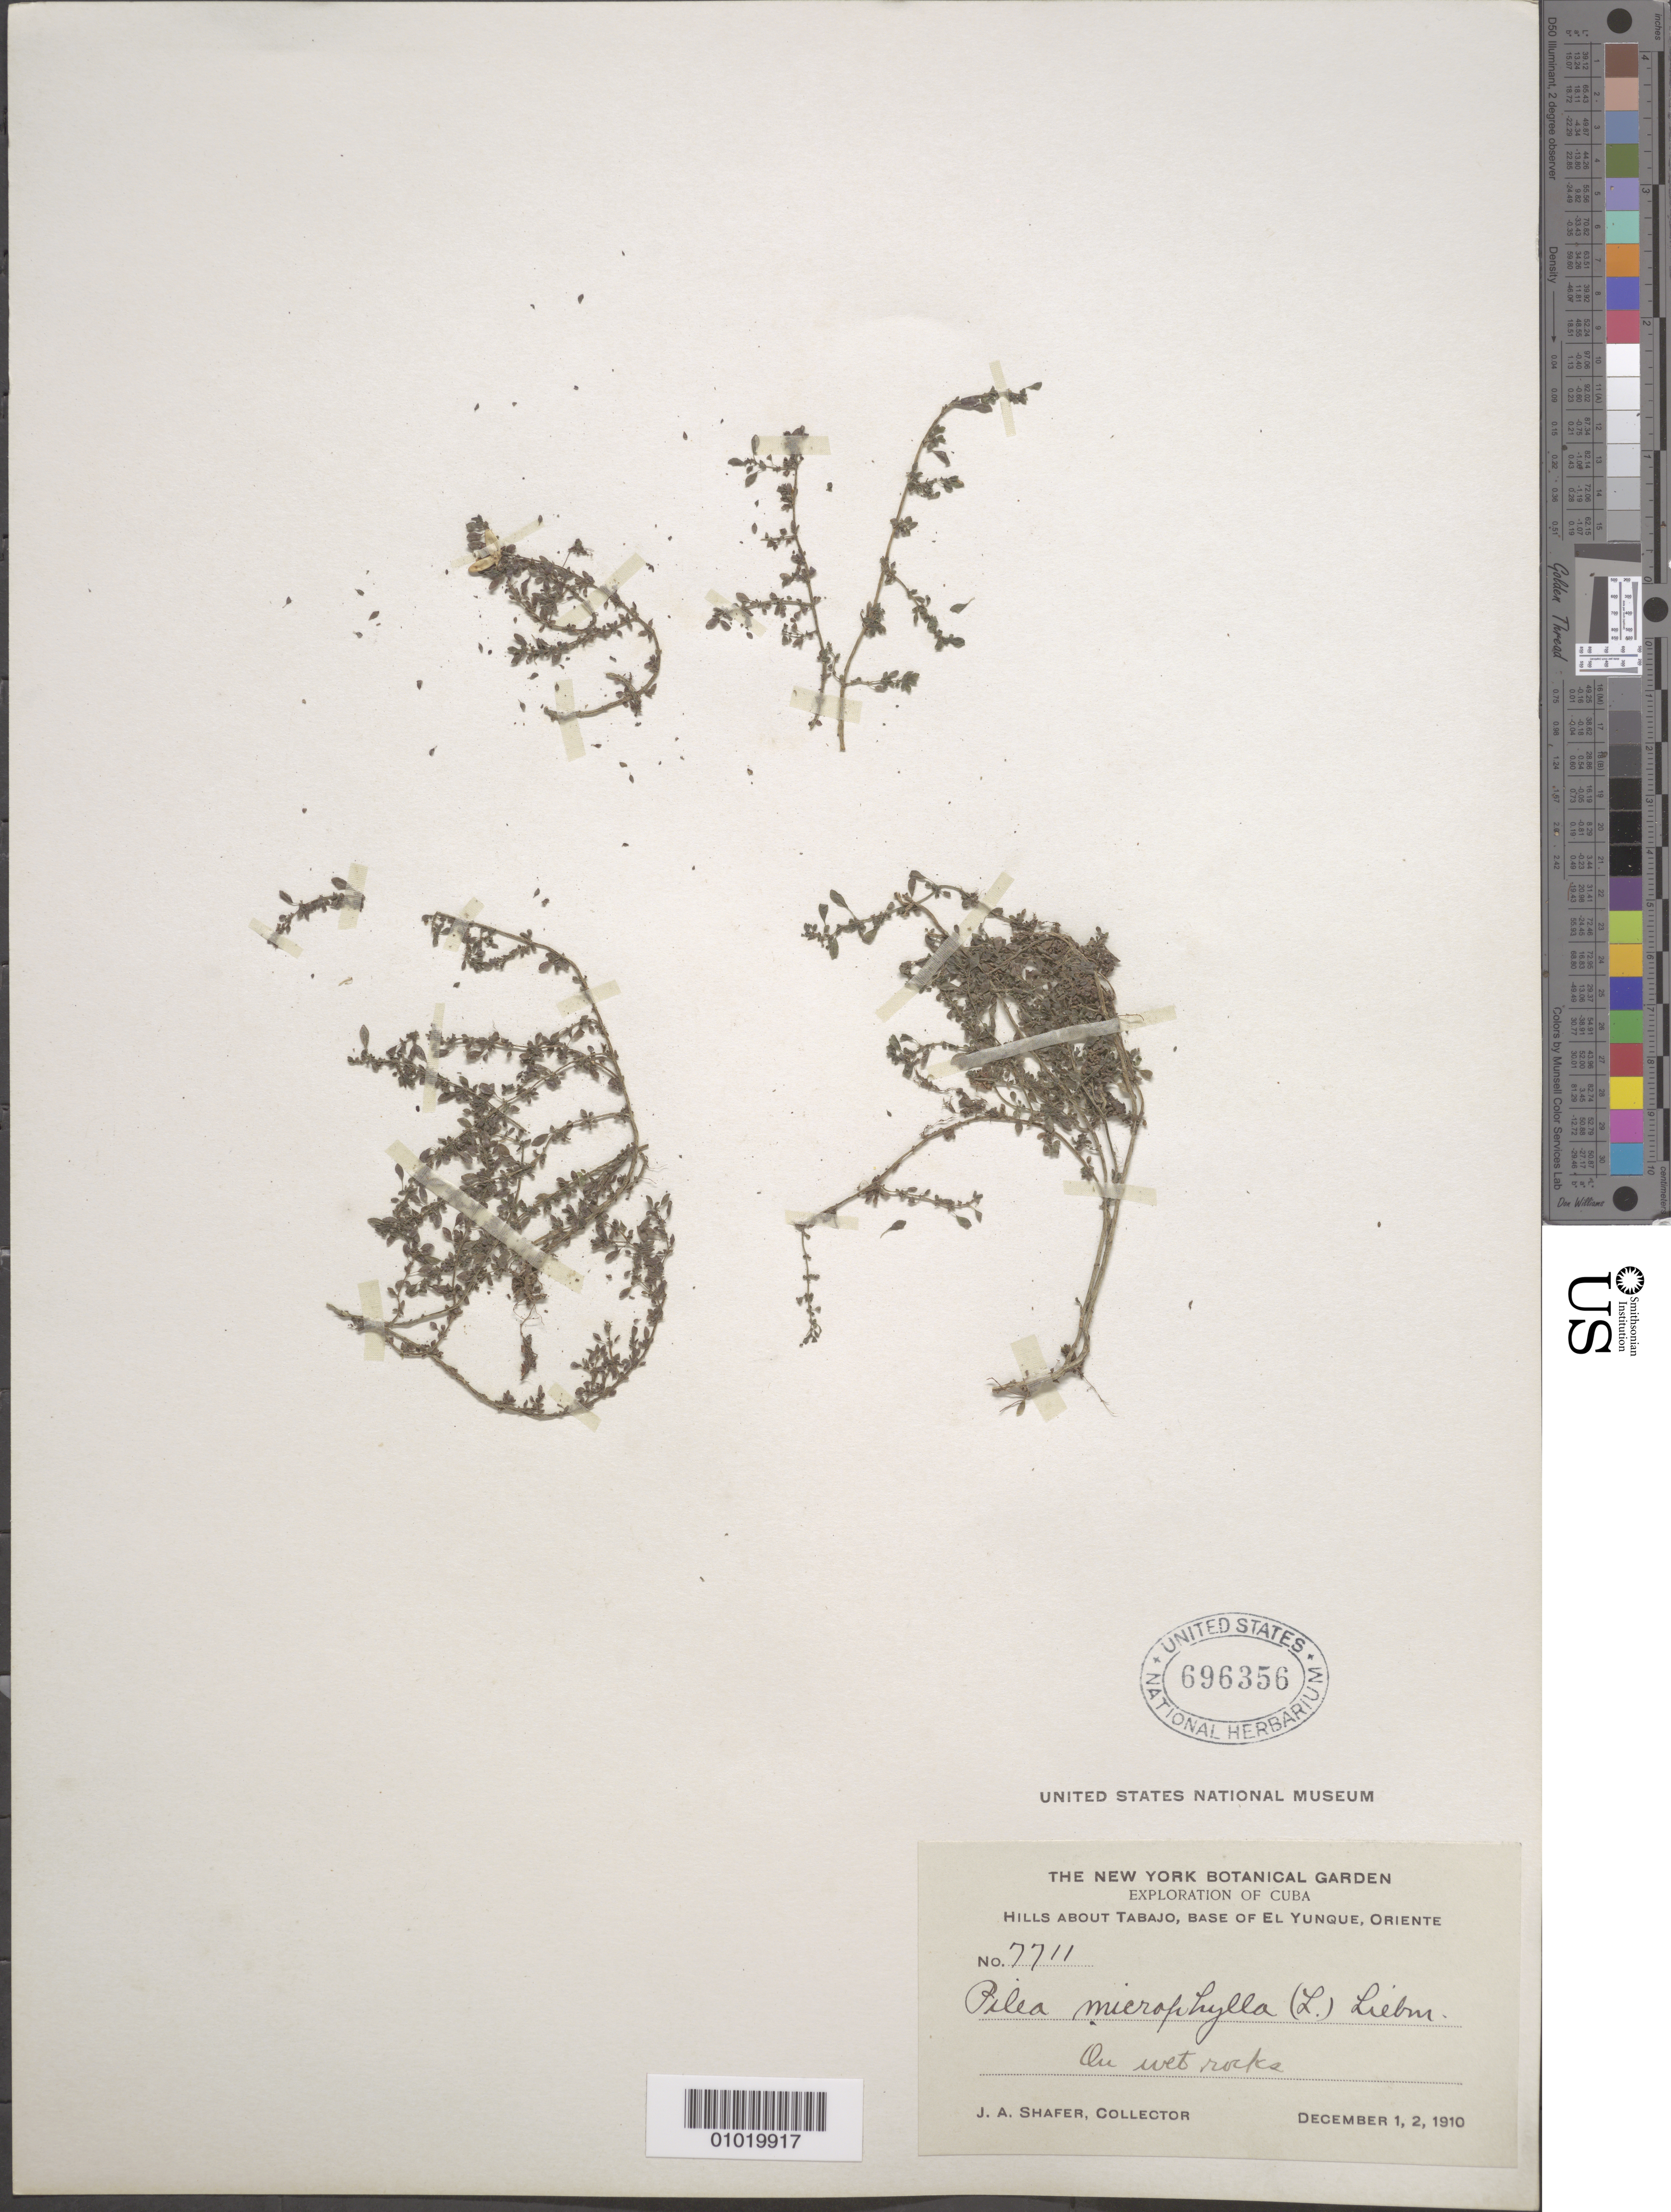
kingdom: Plantae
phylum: Tracheophyta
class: Magnoliopsida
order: Rosales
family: Urticaceae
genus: Pilea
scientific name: Pilea microphylla var. microphylla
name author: (L.) Liebm.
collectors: J. A. Shafer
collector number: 7711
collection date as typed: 01 Dec 1910 to 02 Dec 1910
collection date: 1910-12-01/1910-12-02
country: Cuba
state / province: Guantánamo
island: Cuba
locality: Hills about Tabajo, Base of El Yunque, Oriente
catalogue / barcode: US 696356